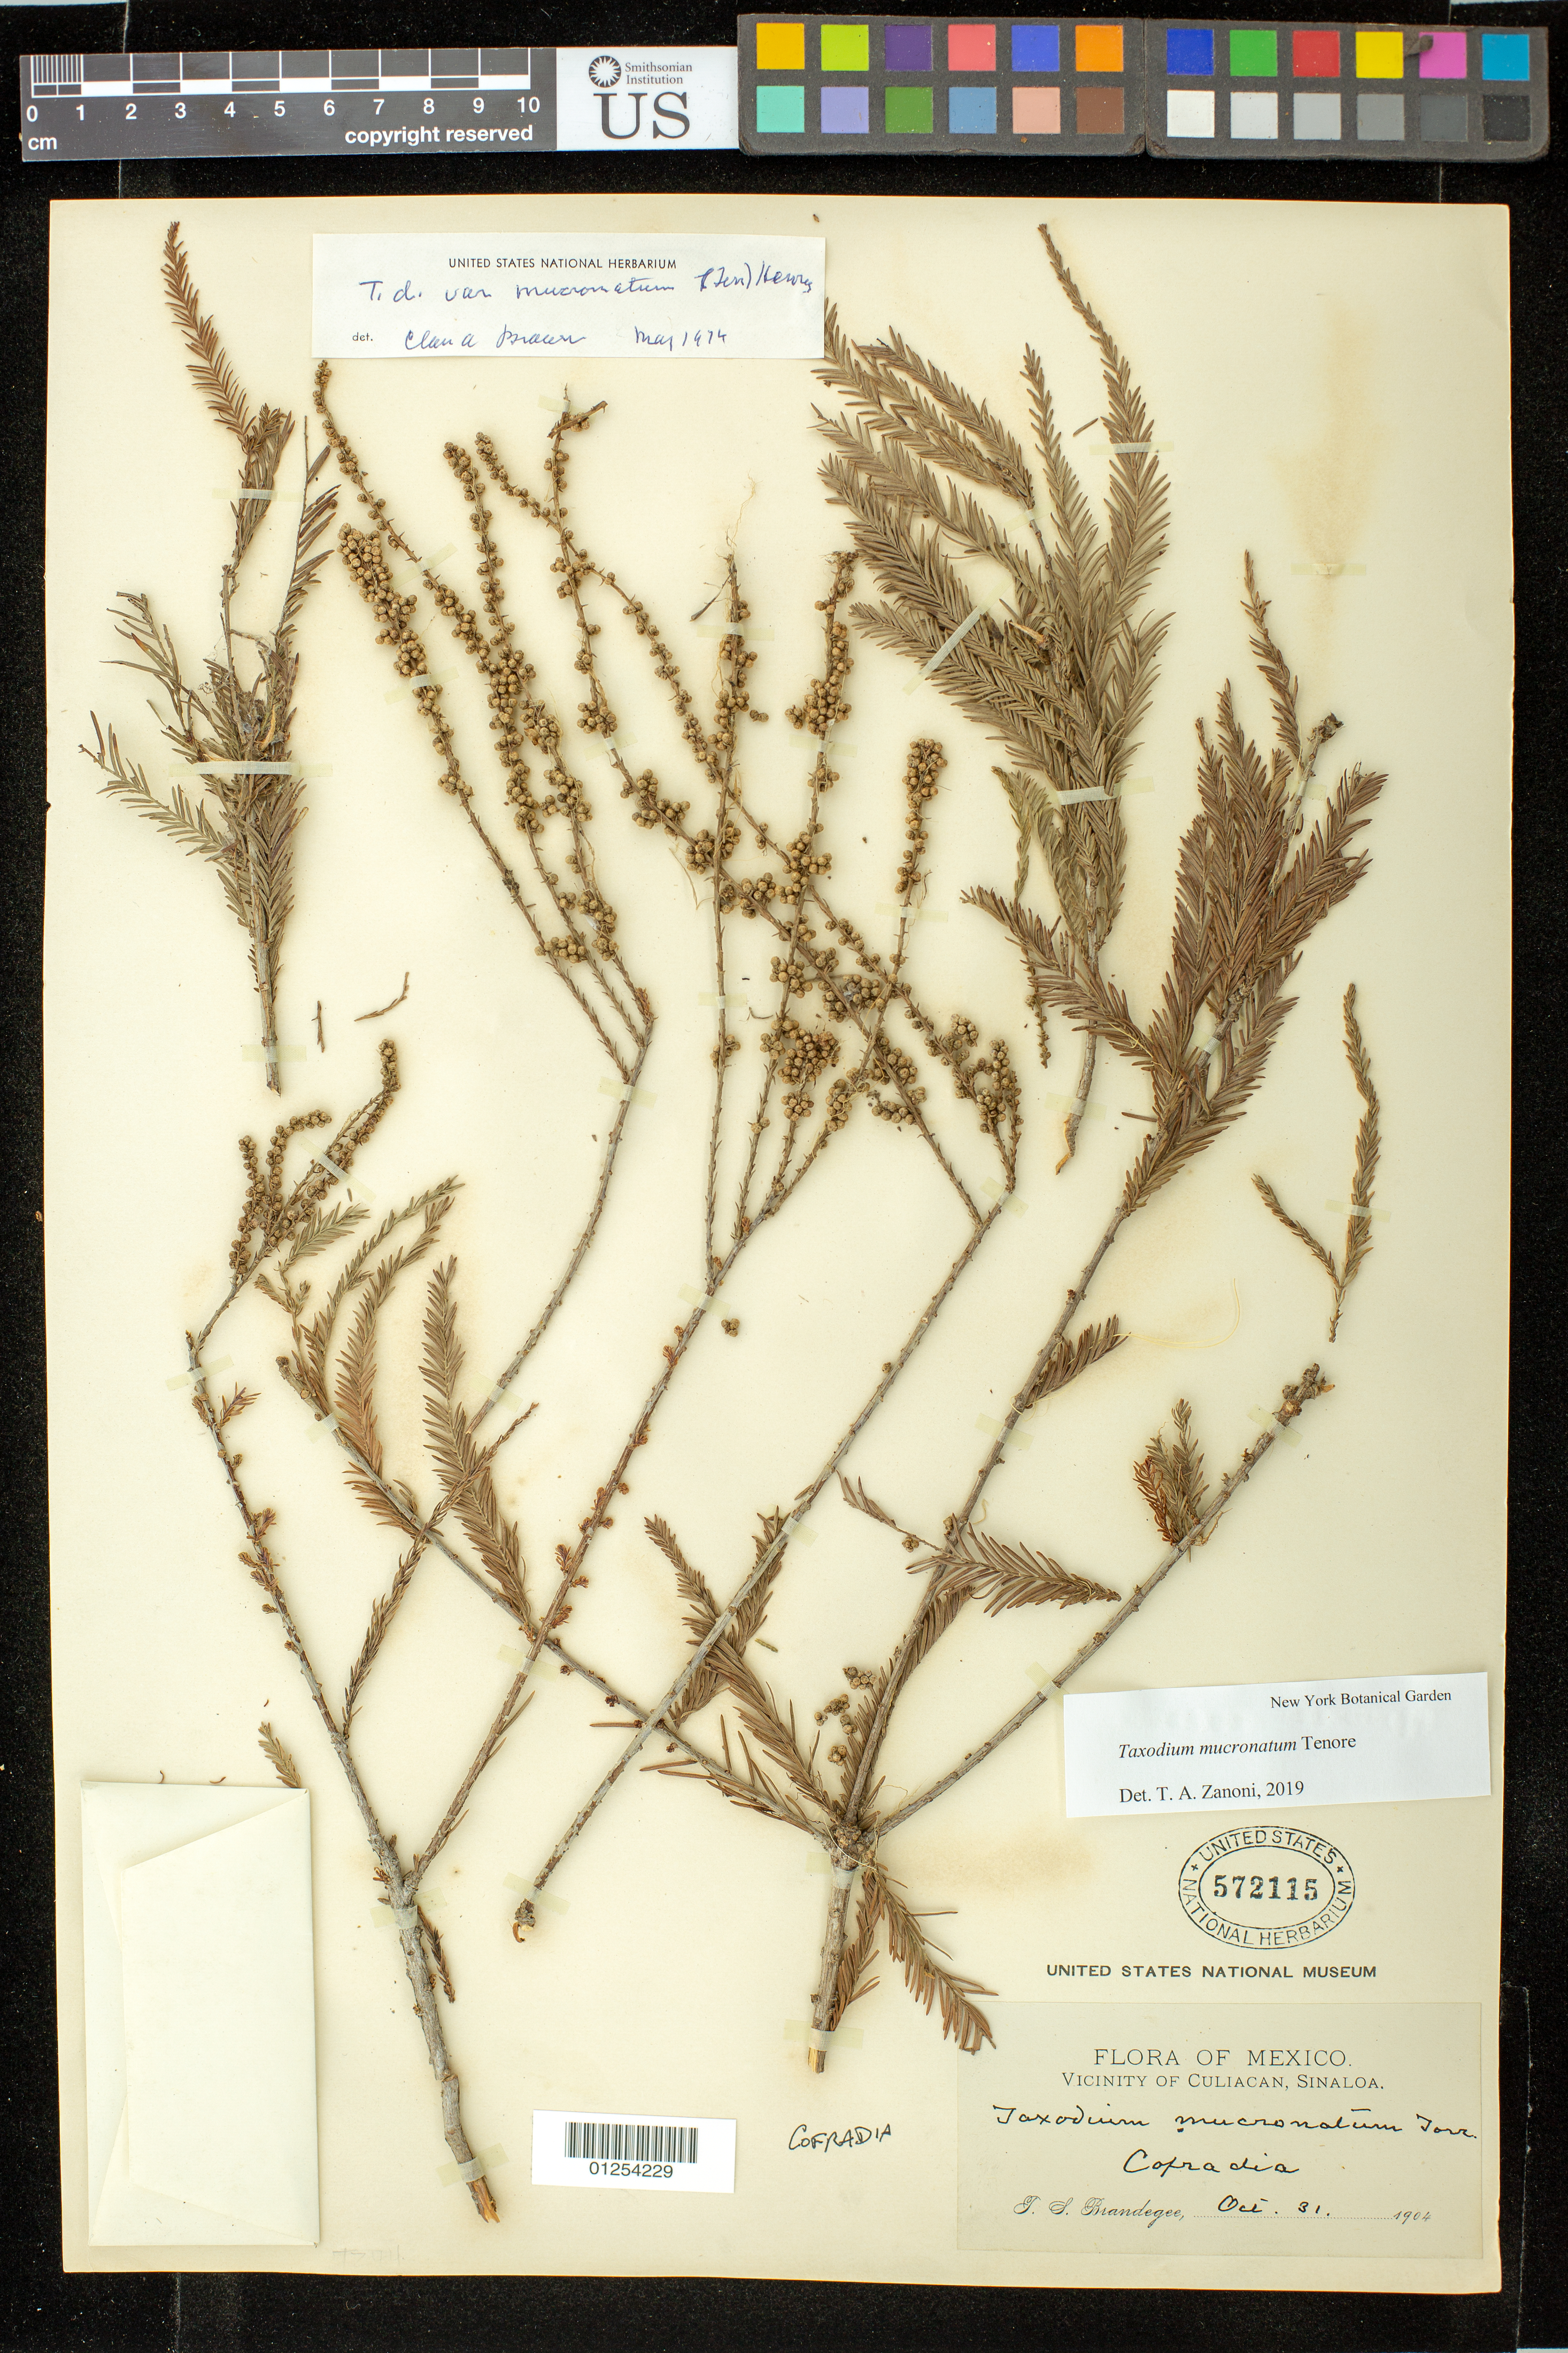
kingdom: Plantae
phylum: Tracheophyta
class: Pinopsida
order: Pinales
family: Cupressaceae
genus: Taxodium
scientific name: Taxodium mucronatum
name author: Ten.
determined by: Zanoni, T. A., (NY), New York Botanical Garden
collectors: T. S. Brandegee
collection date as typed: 31 Oct 1904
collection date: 1904-10-31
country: Mexico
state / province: Sinaloa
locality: Vicinity of Culiacan.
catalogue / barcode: US 572115